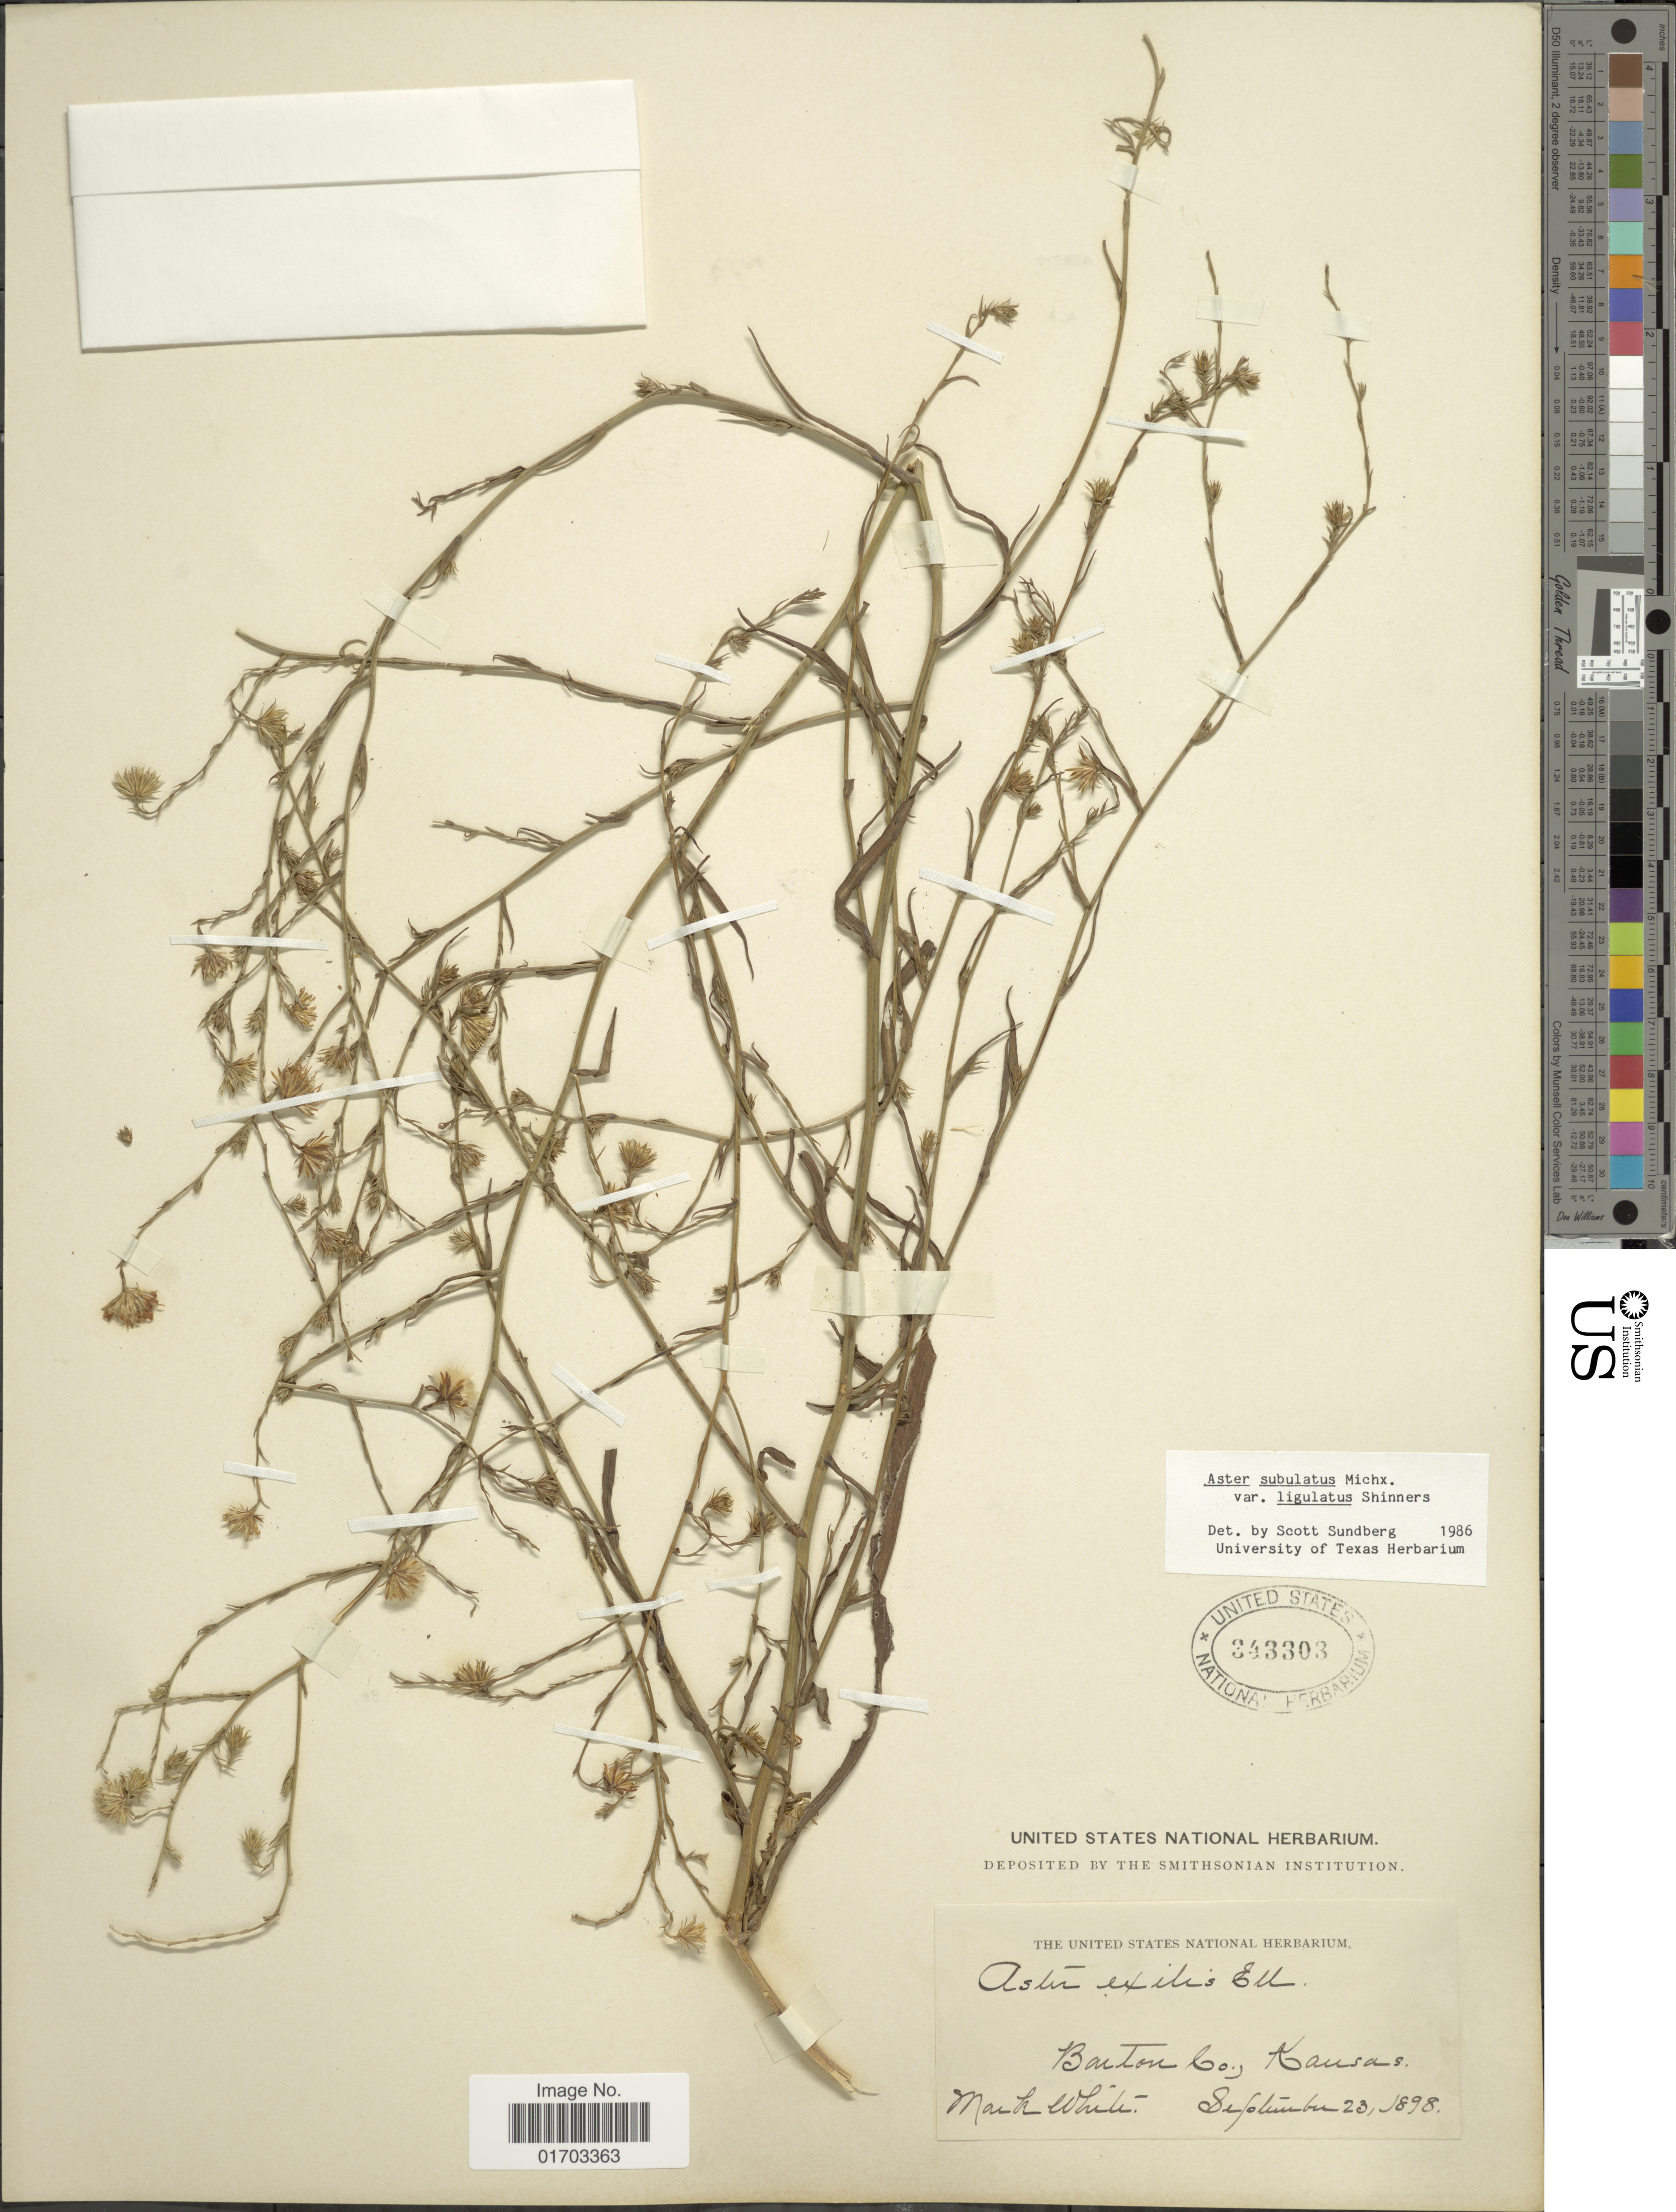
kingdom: Plantae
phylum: Tracheophyta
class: Magnoliopsida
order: Asterales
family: Asteraceae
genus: Symphyotrichum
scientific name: Symphyotrichum subulatum var. ligulatum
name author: (Shinners) S.D. Sundb.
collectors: M. White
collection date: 1898-09-23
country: United States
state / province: Kansas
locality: Barton Co.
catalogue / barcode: US 343303